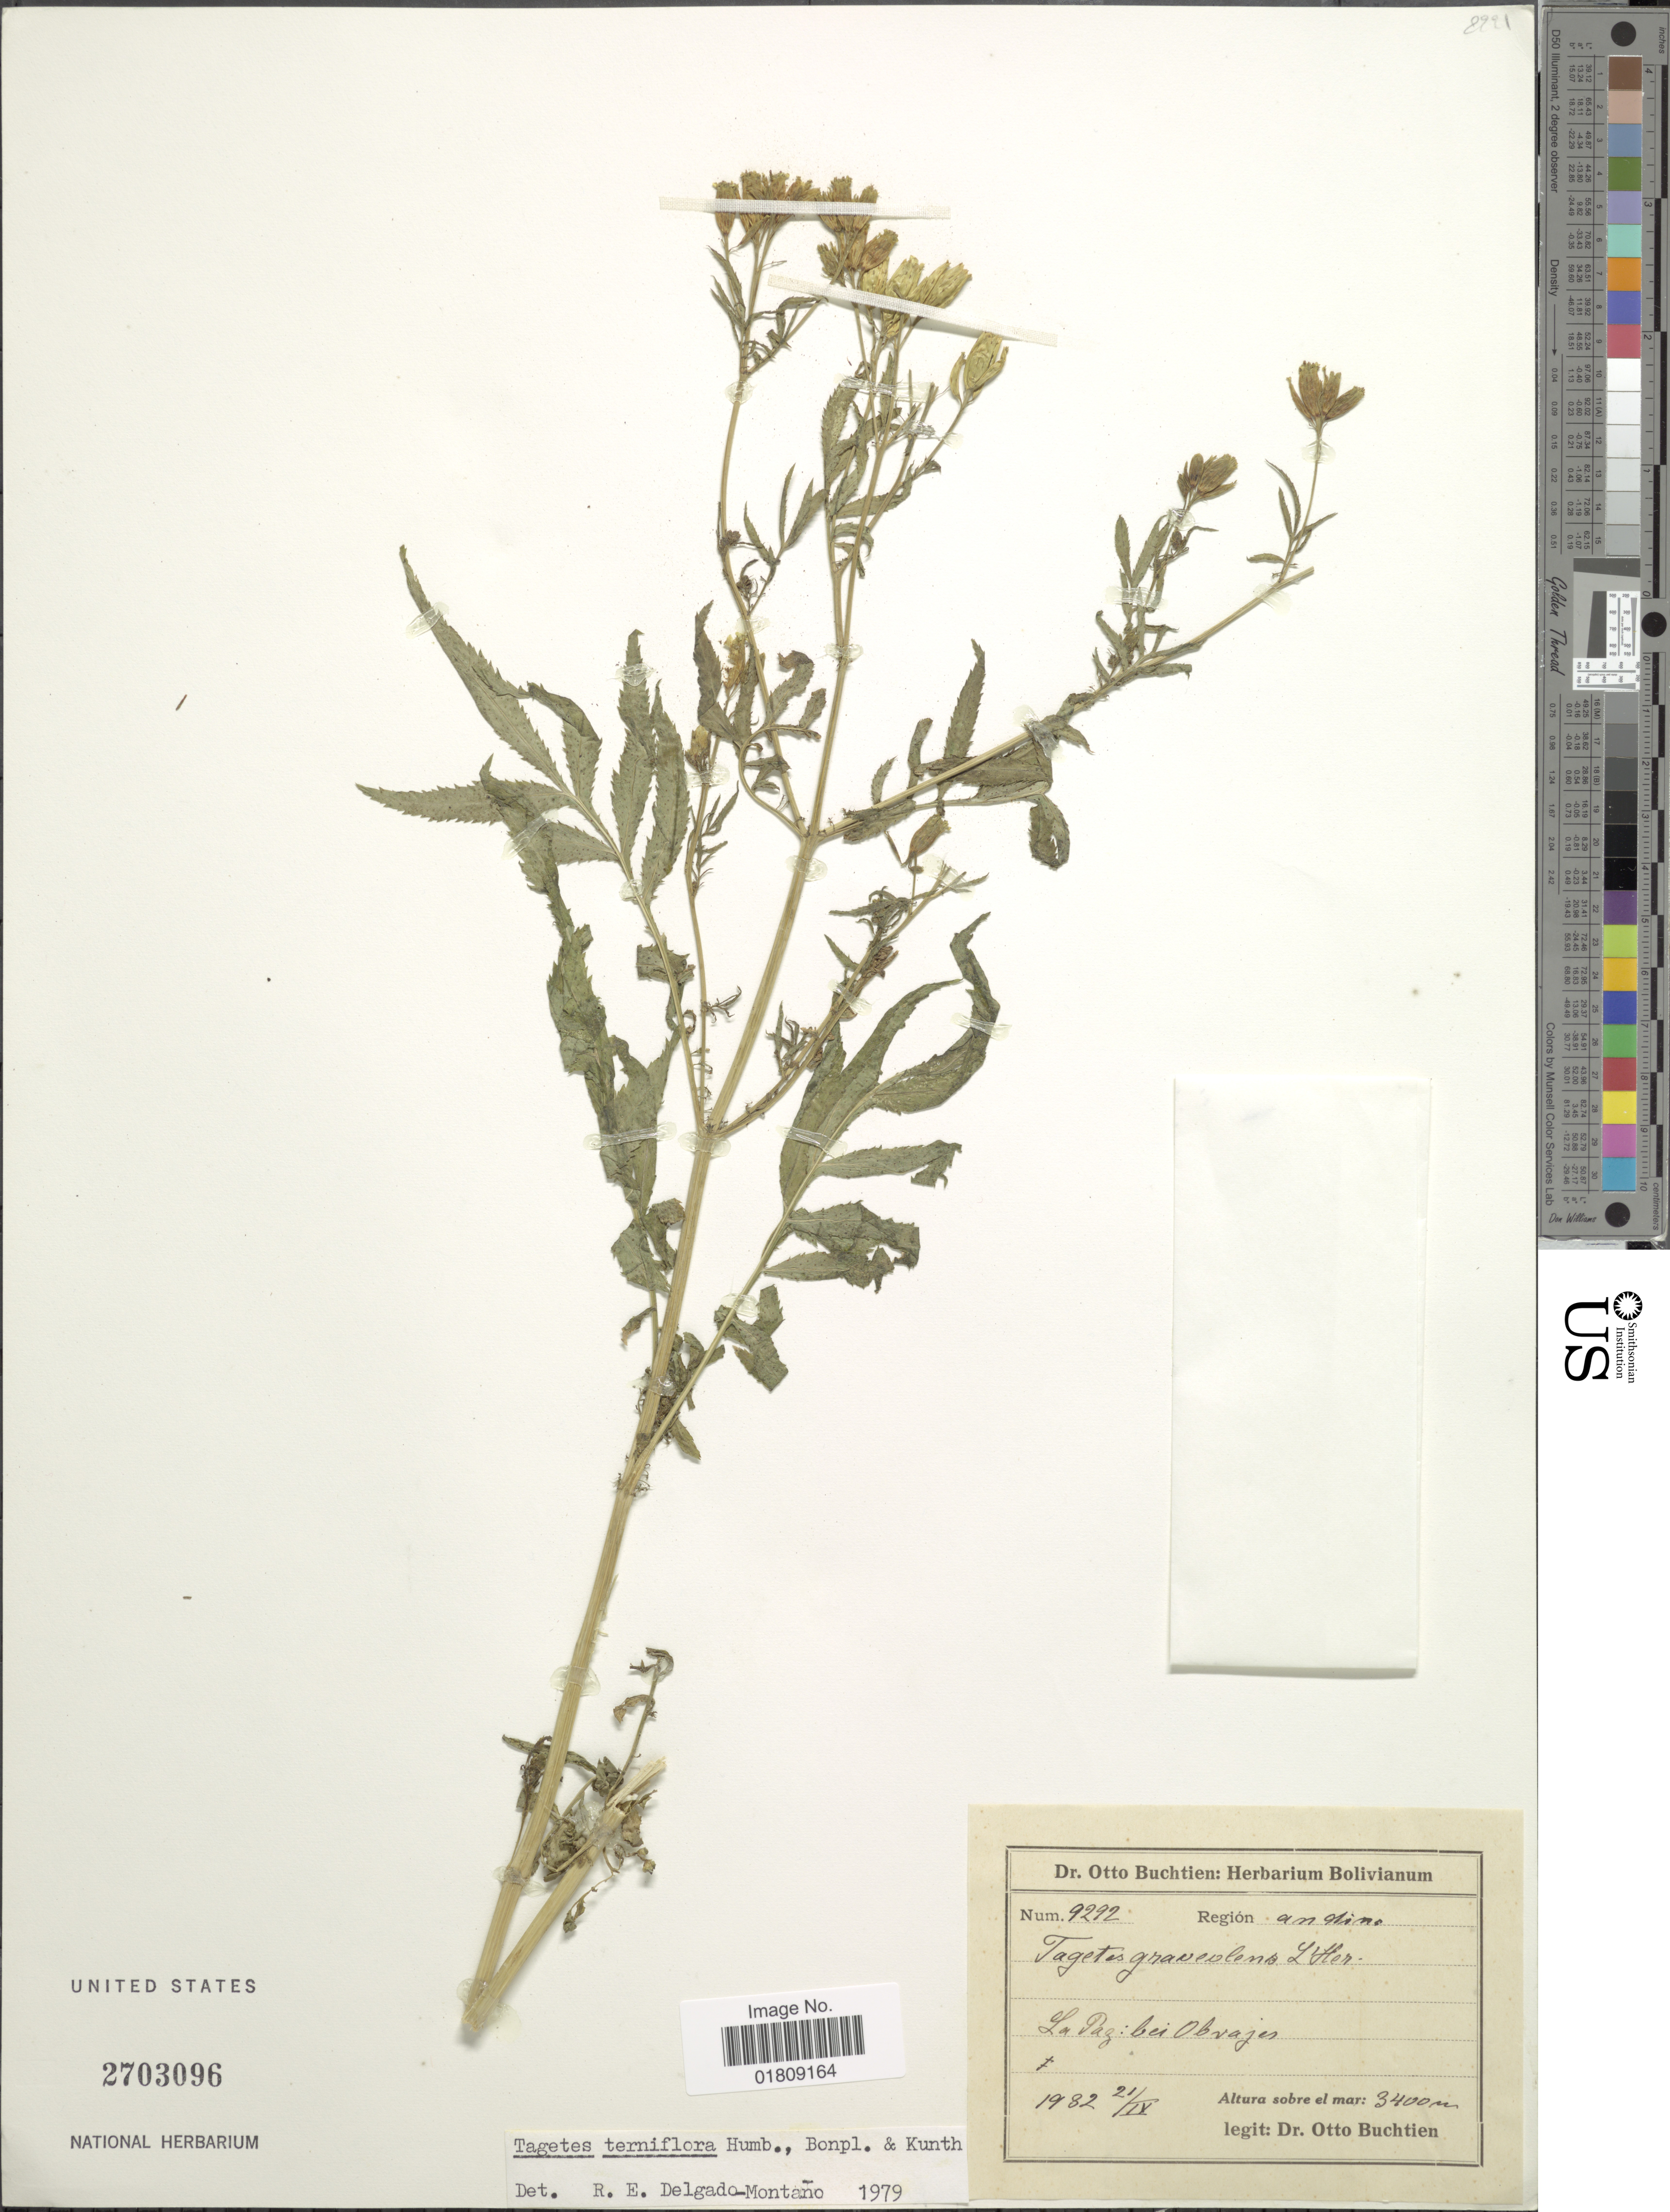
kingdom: Plantae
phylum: Tracheophyta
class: Magnoliopsida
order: Asterales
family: Asteraceae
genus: Tagetes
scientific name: Tagetes terniflora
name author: Kunth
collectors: O. Buchtien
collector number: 9292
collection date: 1982-04-21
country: Bolivia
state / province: La Paz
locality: Bei Obrajes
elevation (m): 3400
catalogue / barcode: US 2703096